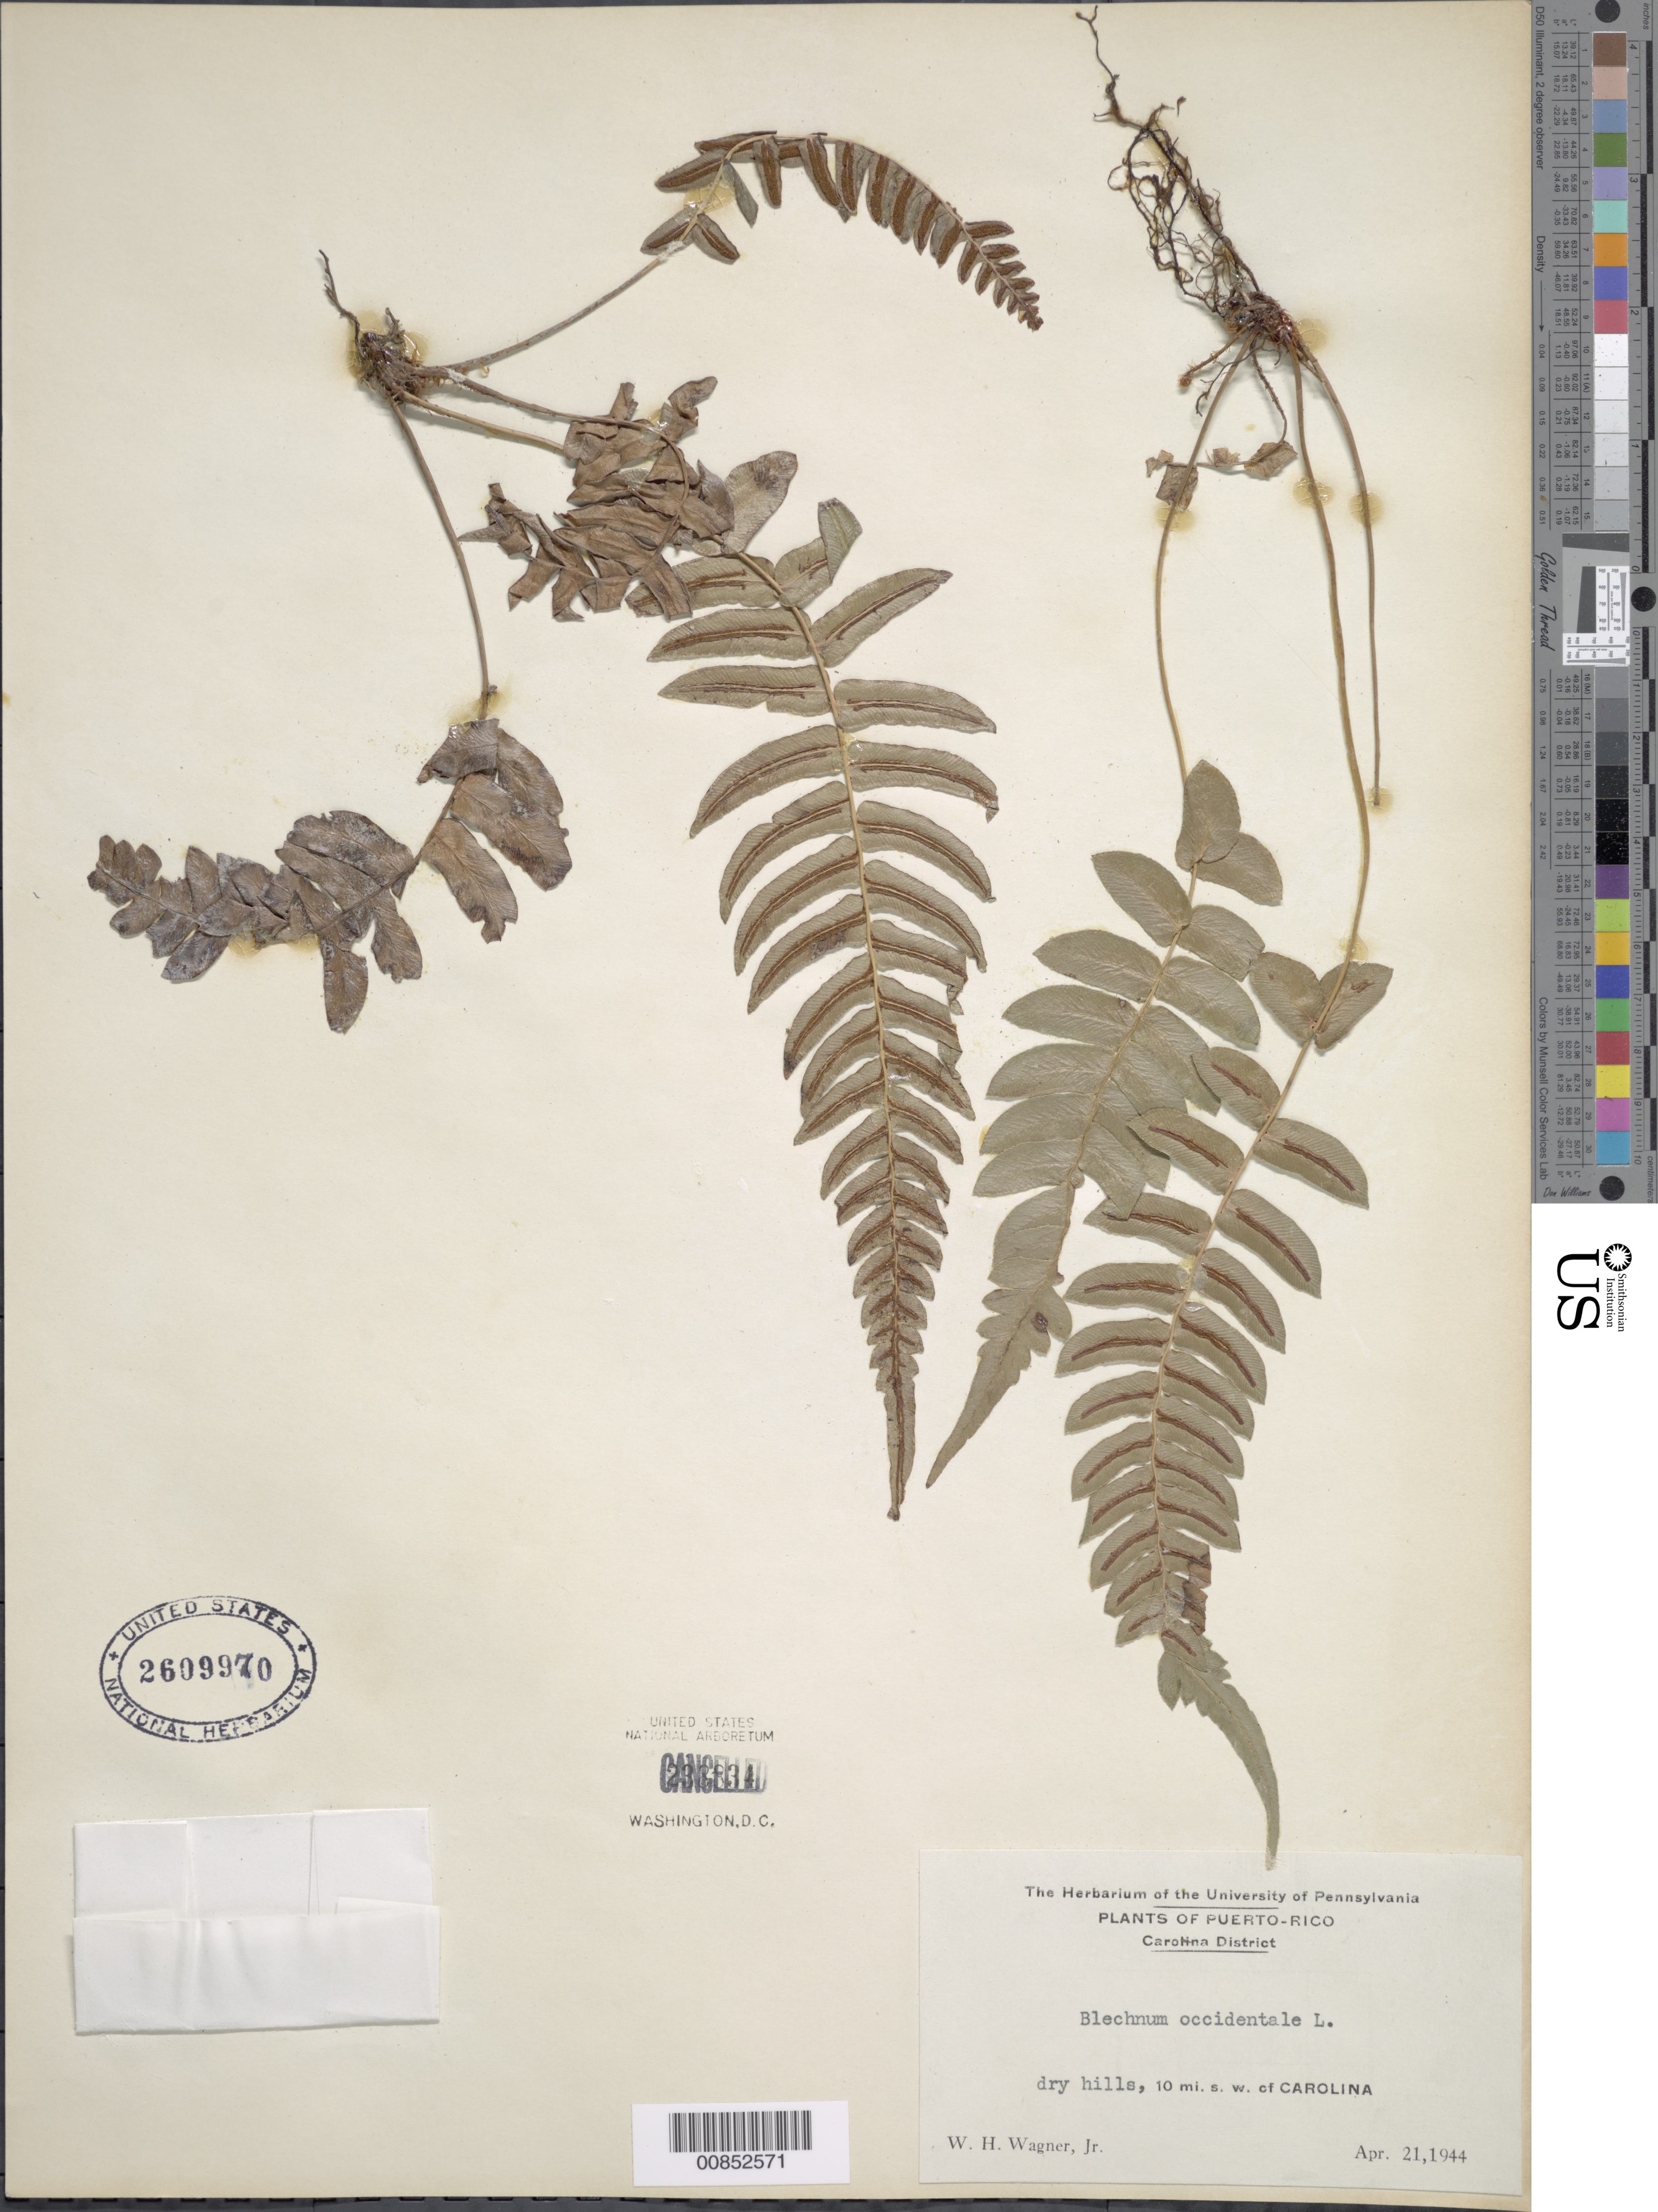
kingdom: Plantae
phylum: Tracheophyta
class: Polypodiopsida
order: Polypodiales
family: Blechnaceae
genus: Blechnum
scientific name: Blechnum occidentale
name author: L.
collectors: W. H. Wagner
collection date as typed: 21 Apr 1944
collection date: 1944-04-21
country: Puerto Rico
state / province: Carolina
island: Puerto Rico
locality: Carolina District, 10 miles SW of Carolina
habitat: Dry hills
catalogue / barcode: US 2609970